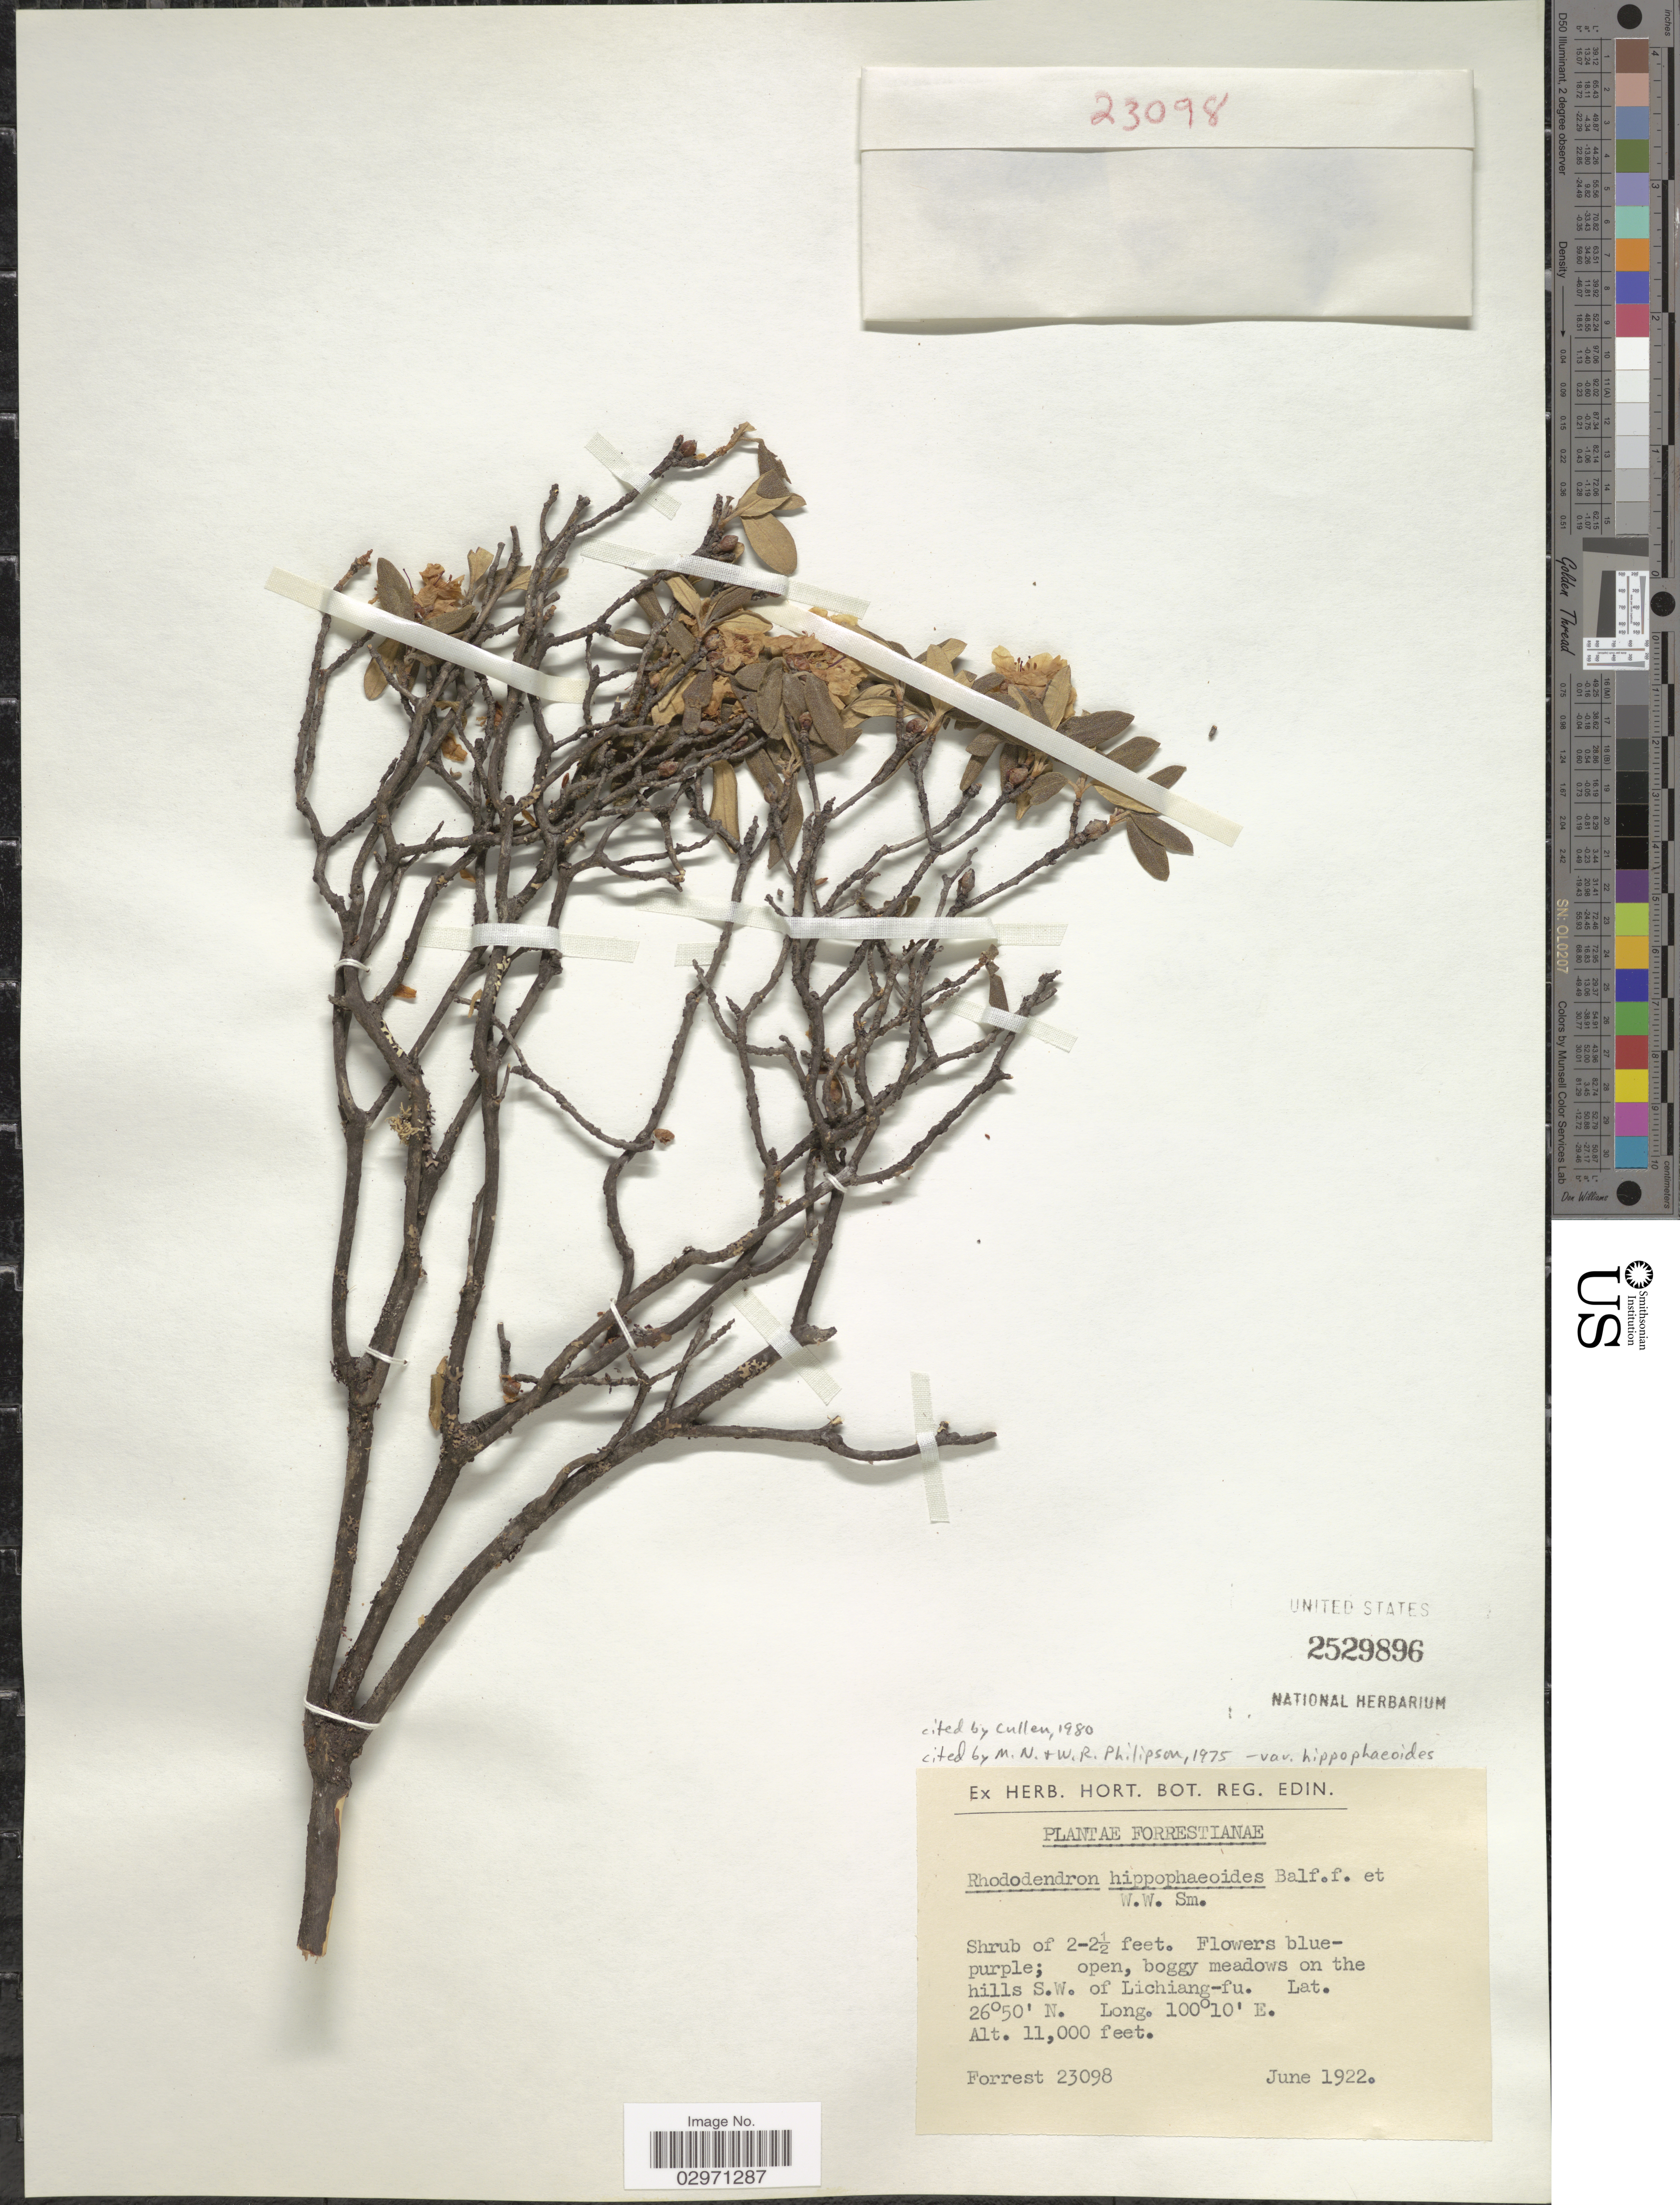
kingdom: Plantae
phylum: Tracheophyta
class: Magnoliopsida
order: Ericales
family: Ericaceae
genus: Rhododendron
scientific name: Rhododendron hippophaeoides var. hippophaeoides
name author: Balf. f. & W.W. Sm.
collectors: -. Forrest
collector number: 23098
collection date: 1922-06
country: China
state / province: Yunnan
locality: Boggy meadows on the hills S.W. of Lichiang-fu.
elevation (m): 3353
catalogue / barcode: US 2529896